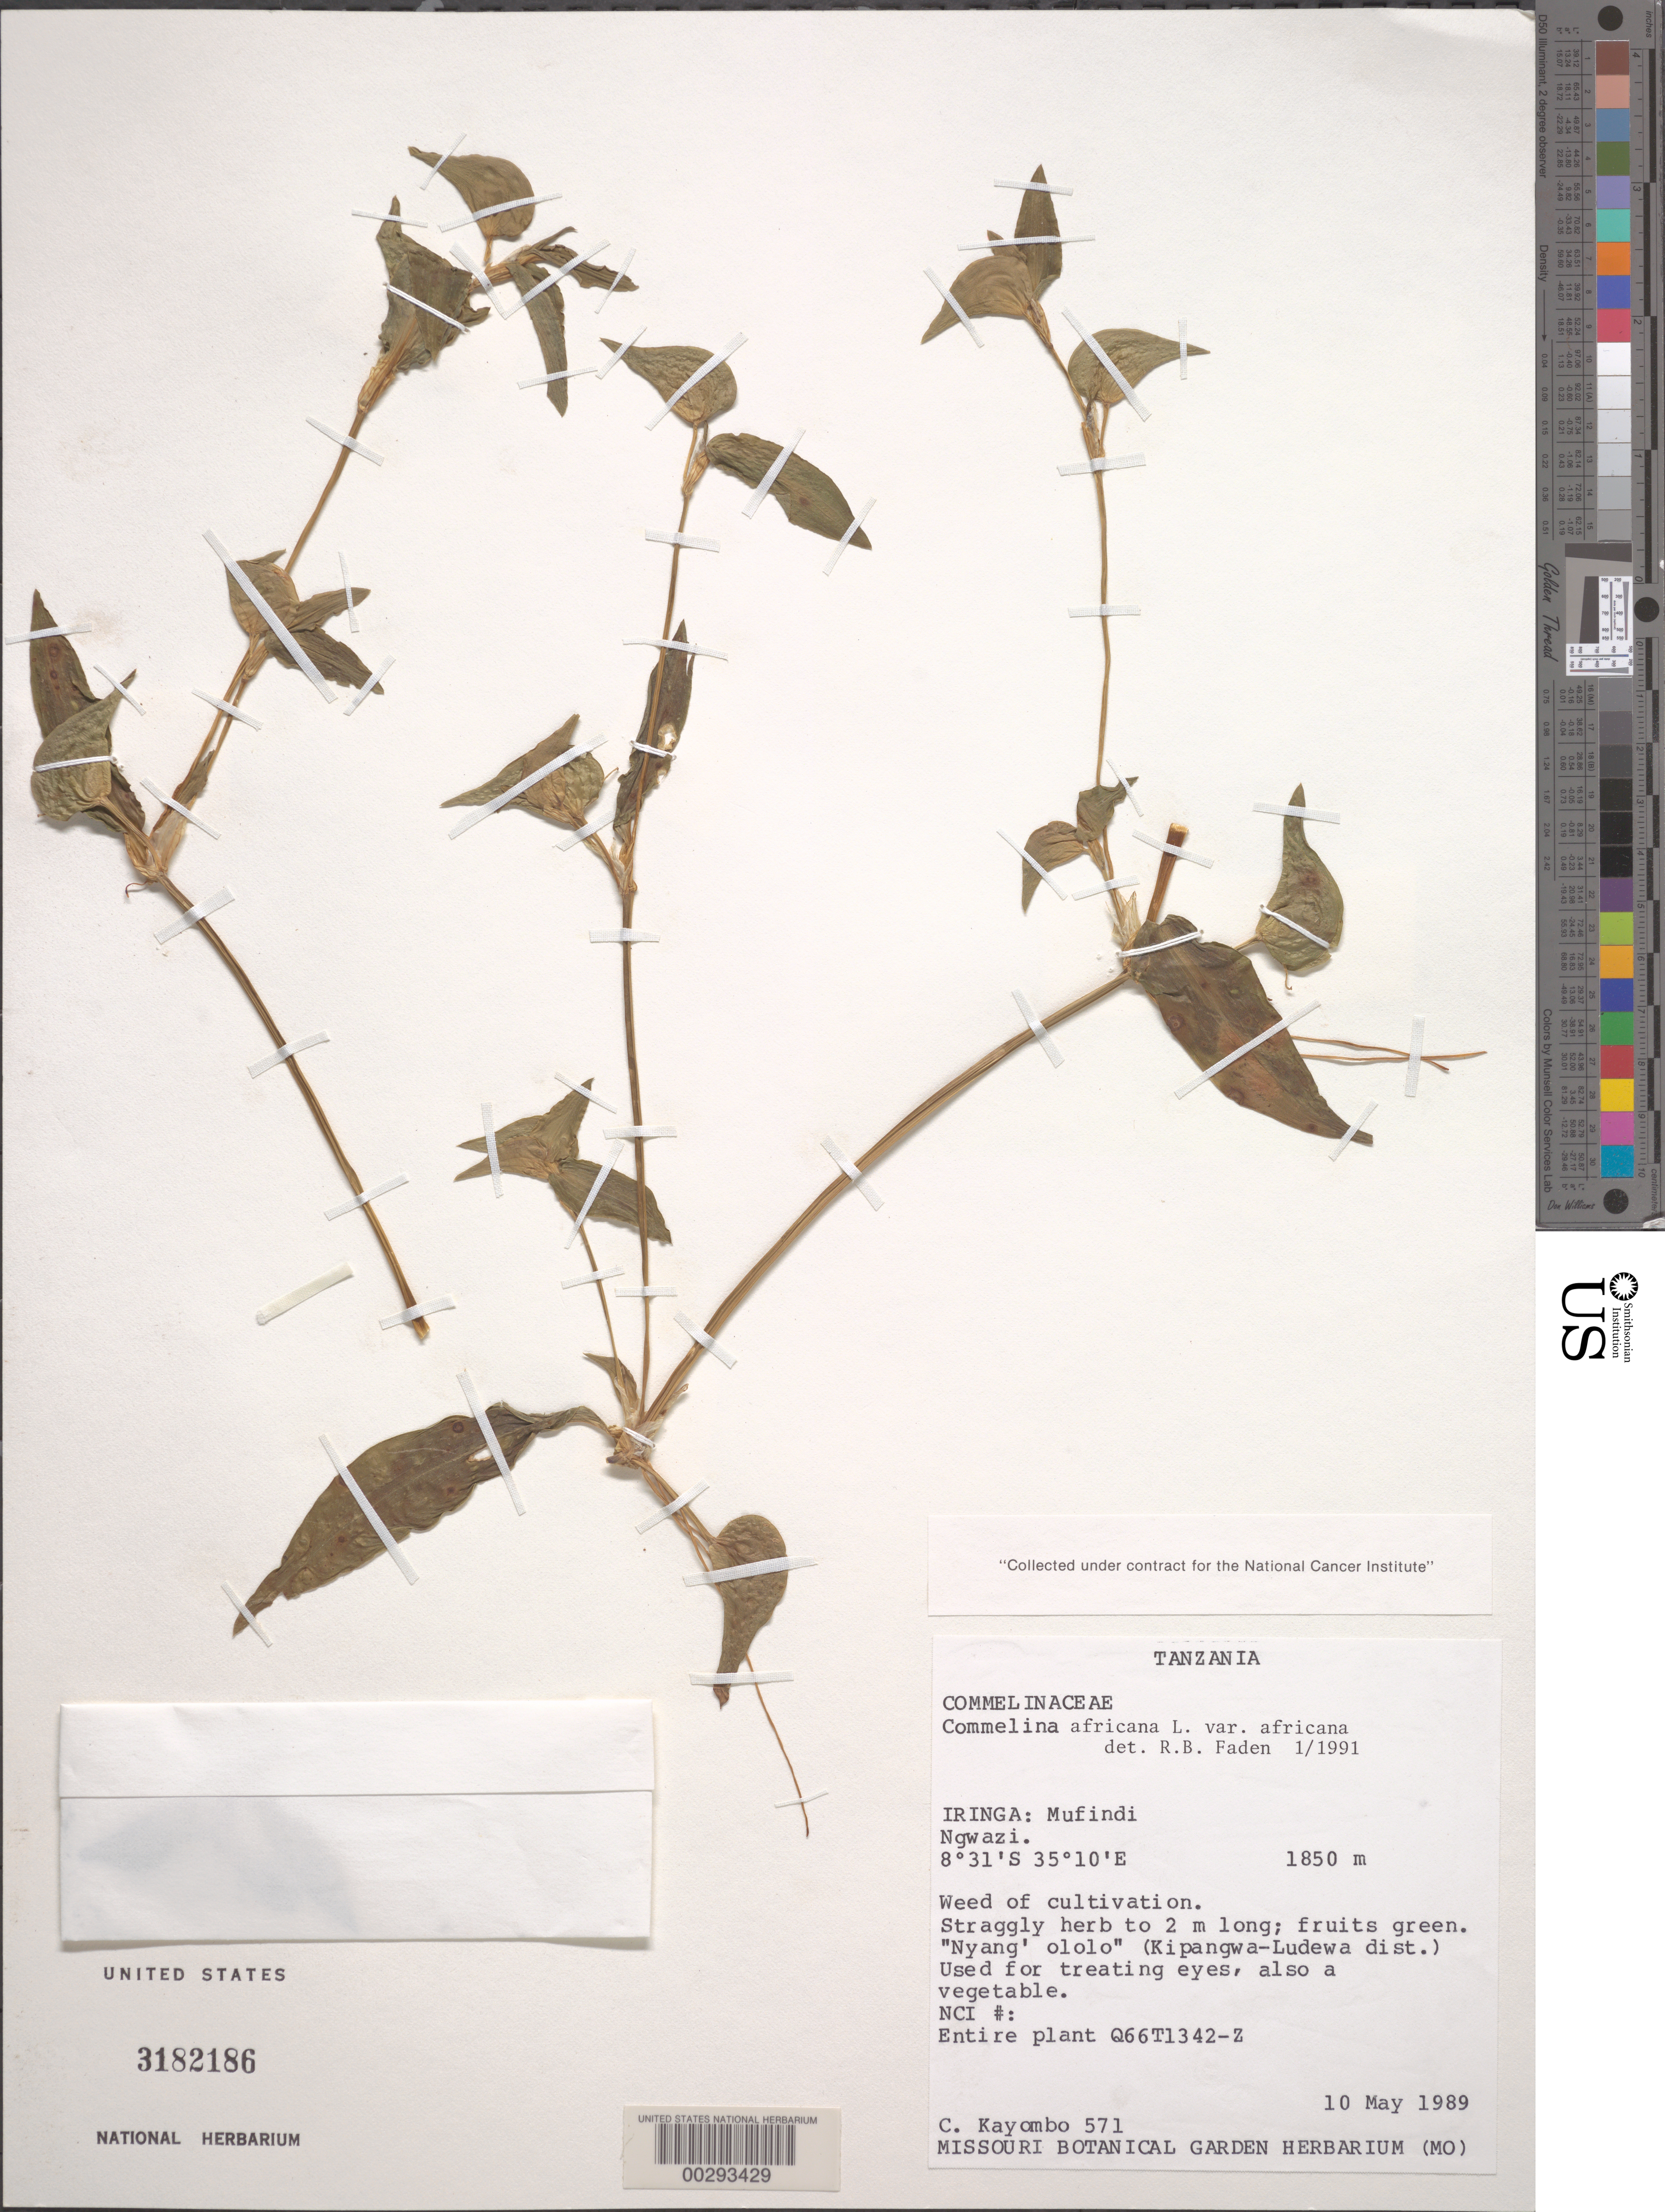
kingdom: Plantae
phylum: Tracheophyta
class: Liliopsida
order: Commelinales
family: Commelinaceae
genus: Commelina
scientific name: Commelina africana var. africana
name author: L.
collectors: C. J. Kayombo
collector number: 571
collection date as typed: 10 May 1989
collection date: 1989-05-10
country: Tanzania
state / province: Iringa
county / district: Mufindi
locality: Ngwazi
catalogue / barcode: US 3182186